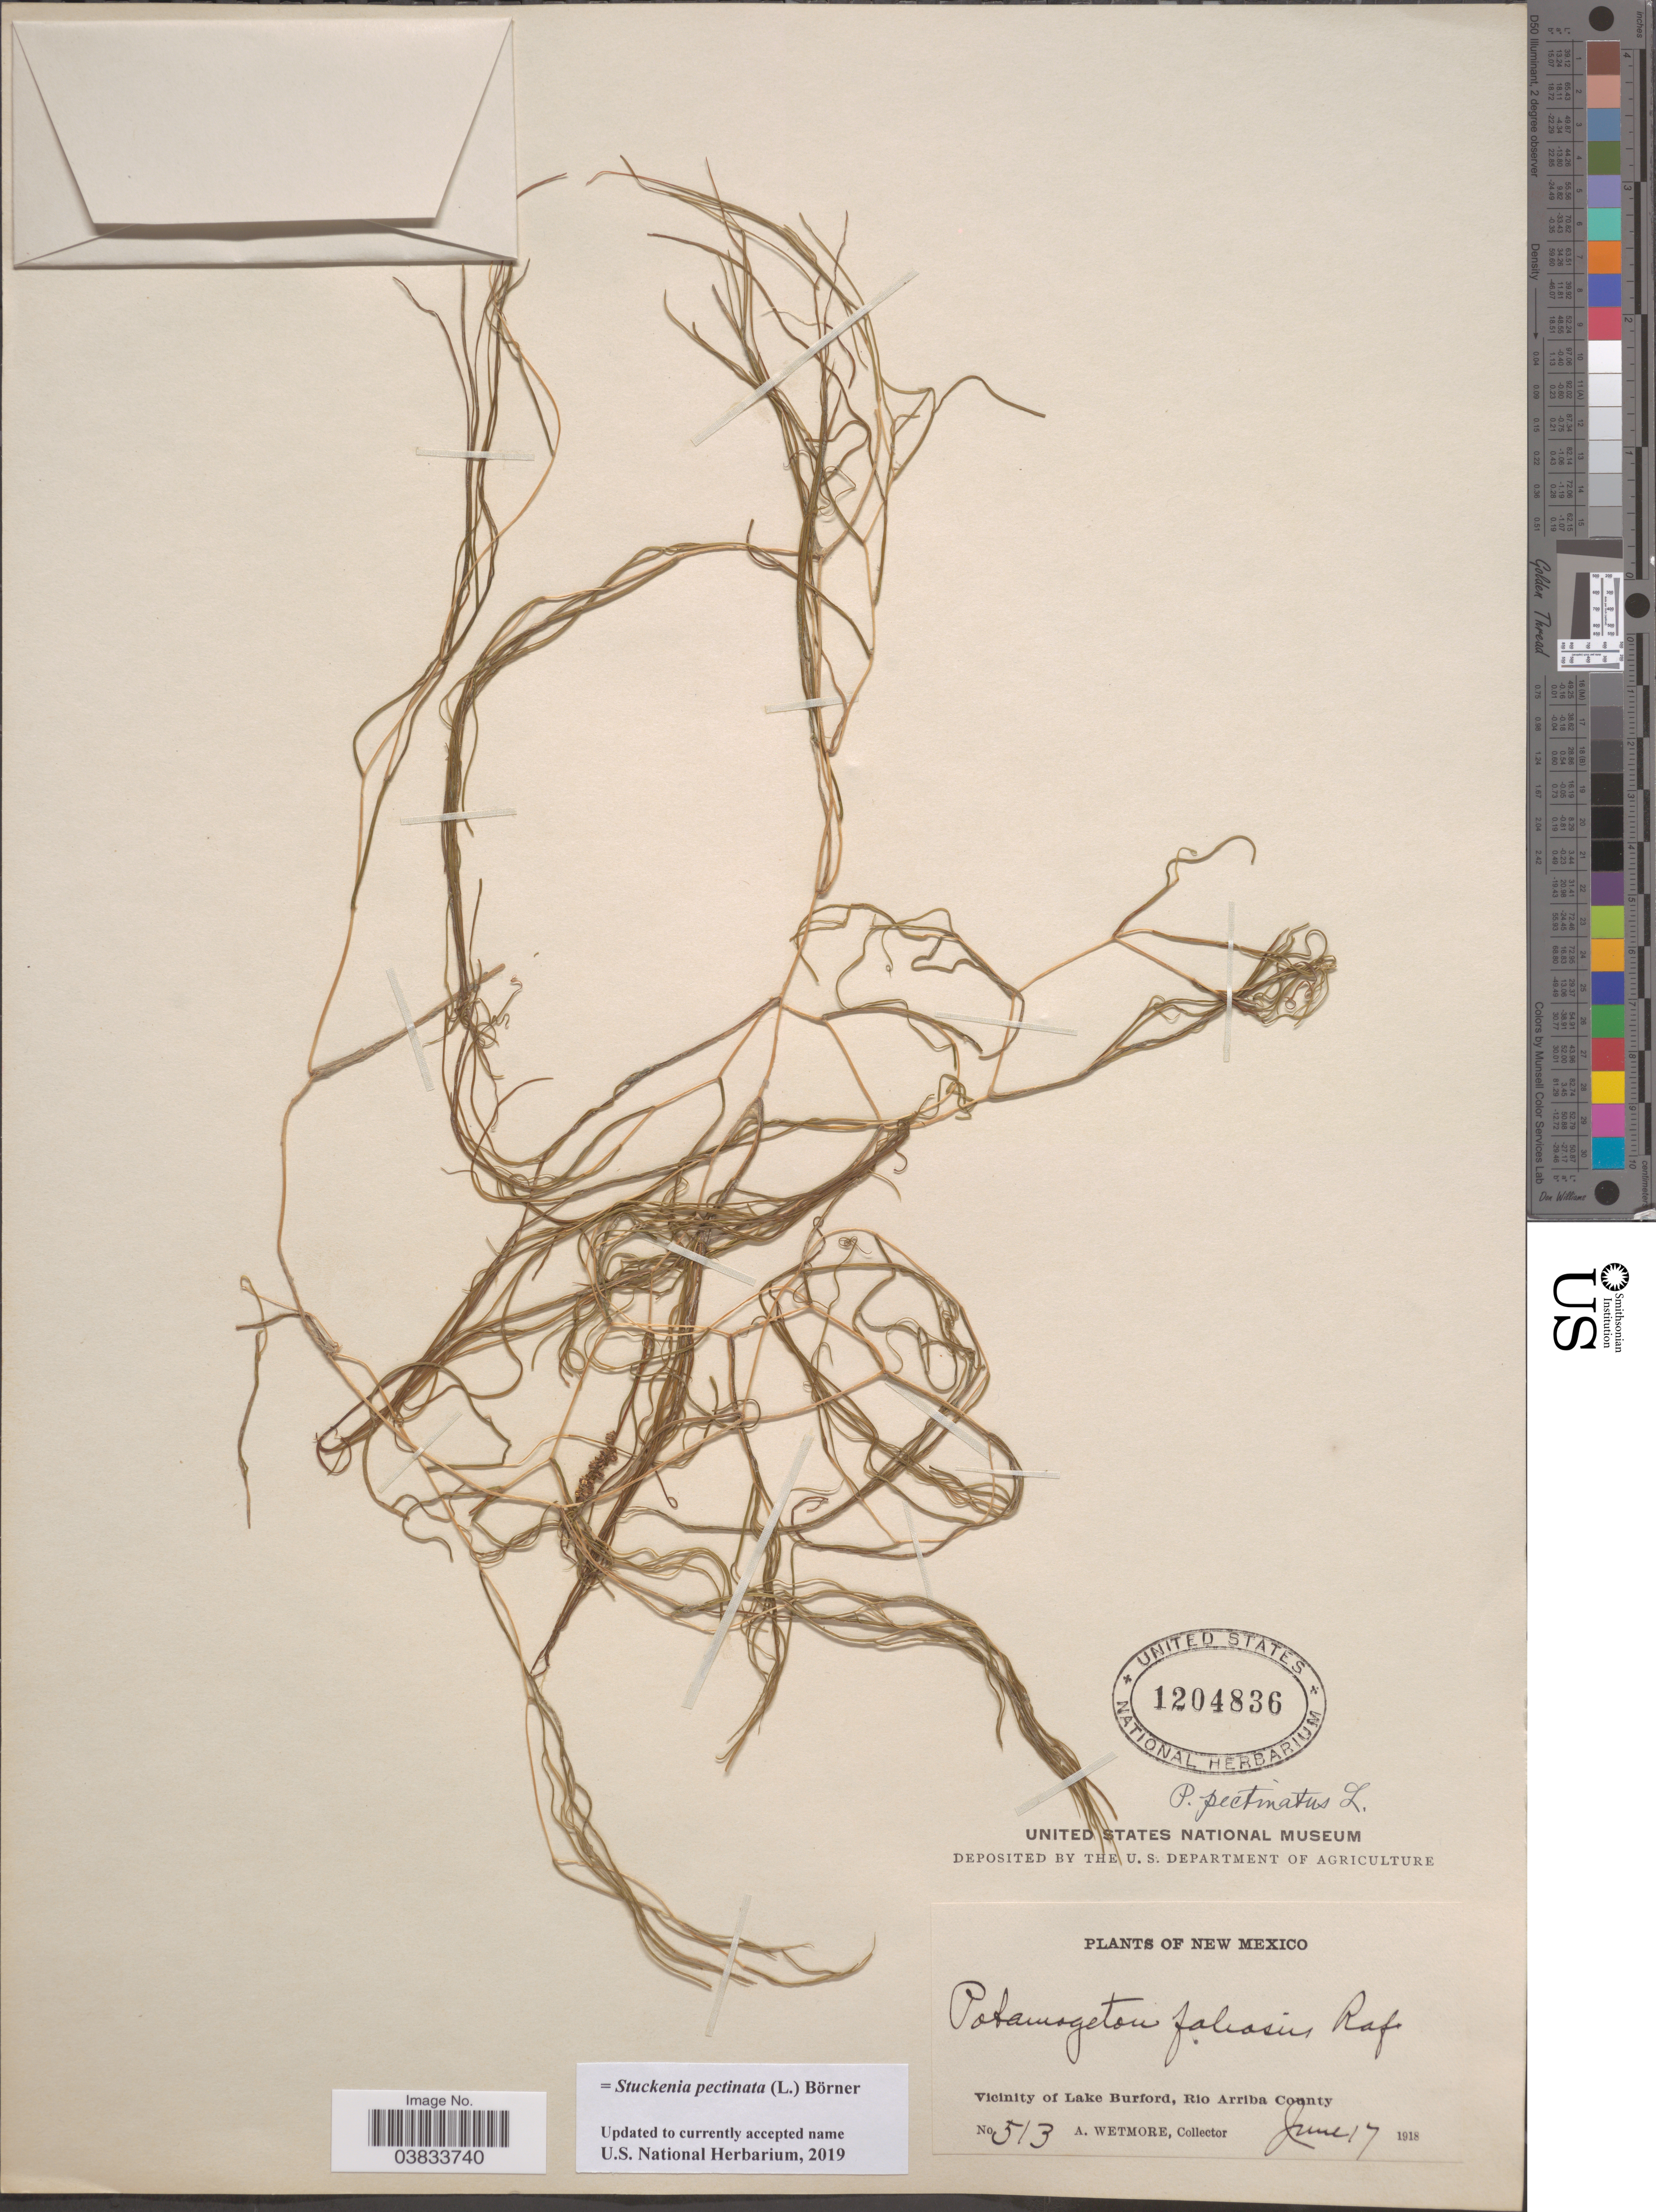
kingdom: Plantae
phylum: Tracheophyta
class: Liliopsida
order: Alismatales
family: Potamogetonaceae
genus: Stuckenia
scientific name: Stuckenia pectinata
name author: (L.) Börner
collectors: A. Wetmore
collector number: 513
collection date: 1918-07-17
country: United States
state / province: New Mexico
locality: Vicinity of Lake Burford, Rio Arriba County.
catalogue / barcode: US 1204836